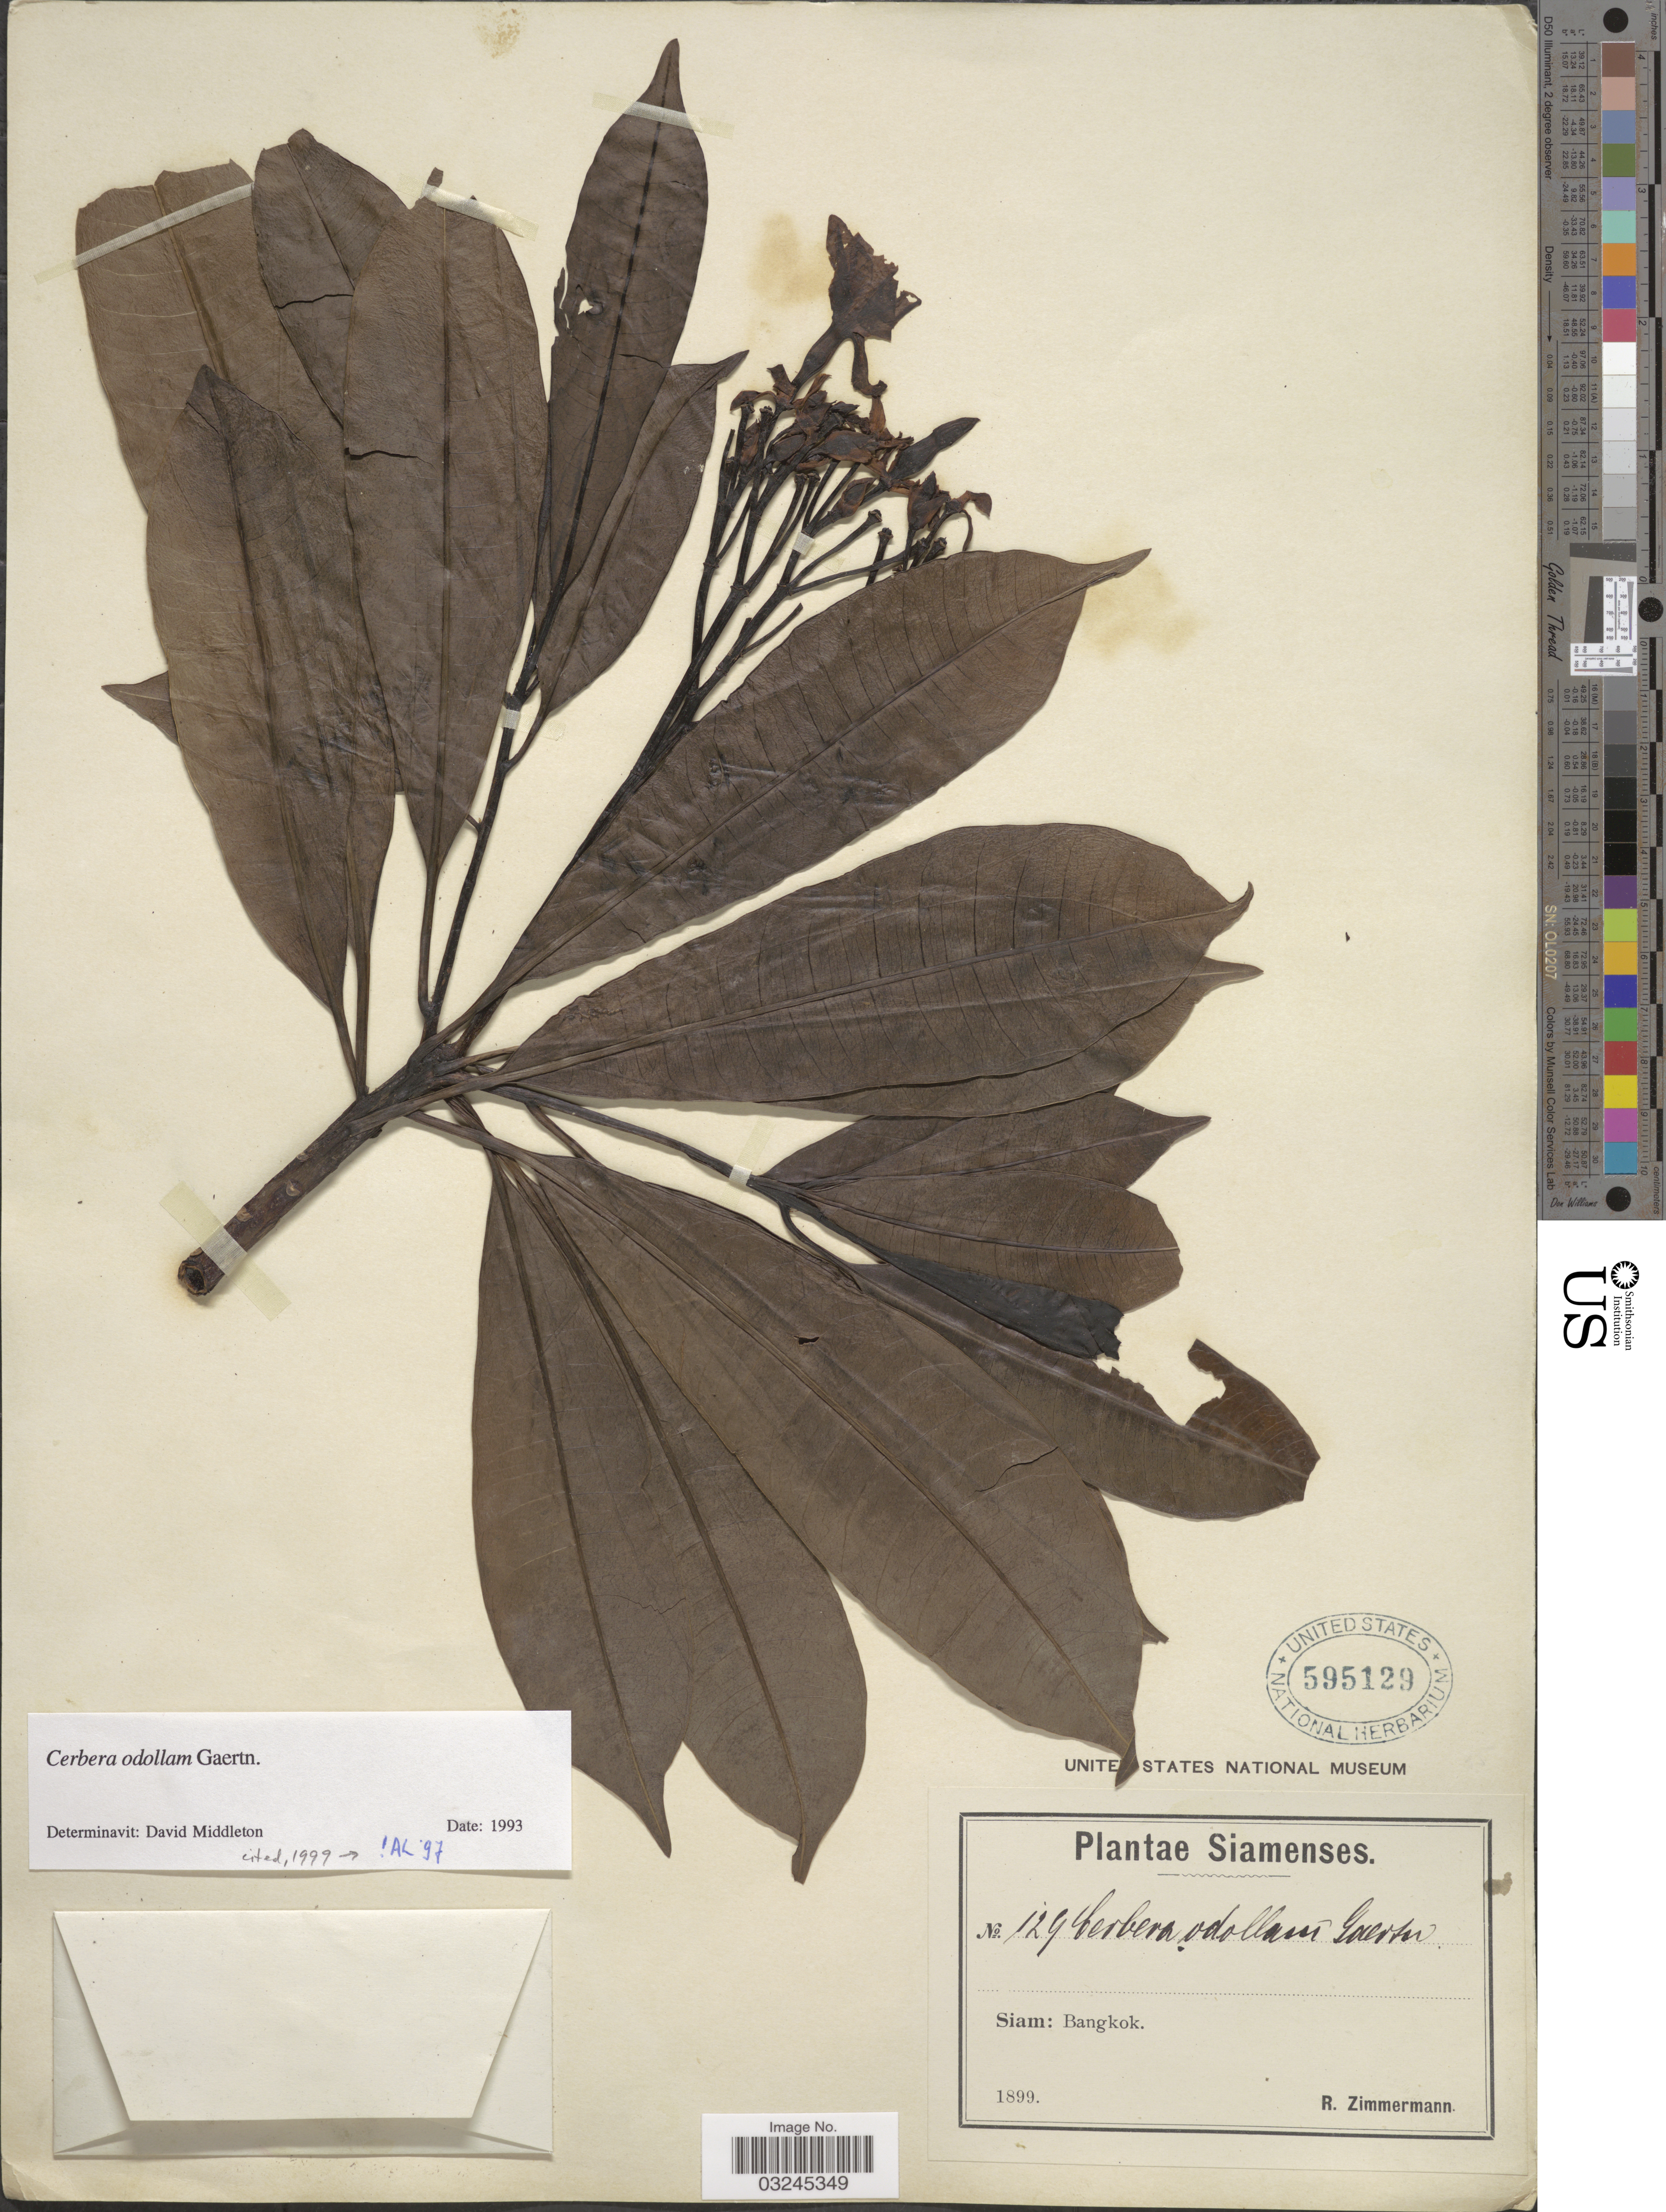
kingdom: Plantae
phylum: Tracheophyta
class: Magnoliopsida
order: Gentianales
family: Apocynaceae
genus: Cerbera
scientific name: Cerbera odollam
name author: Gaertn.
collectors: R. Zimmermann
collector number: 129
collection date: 1899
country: Thailand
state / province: Bangkok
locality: Siam.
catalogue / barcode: US 595129